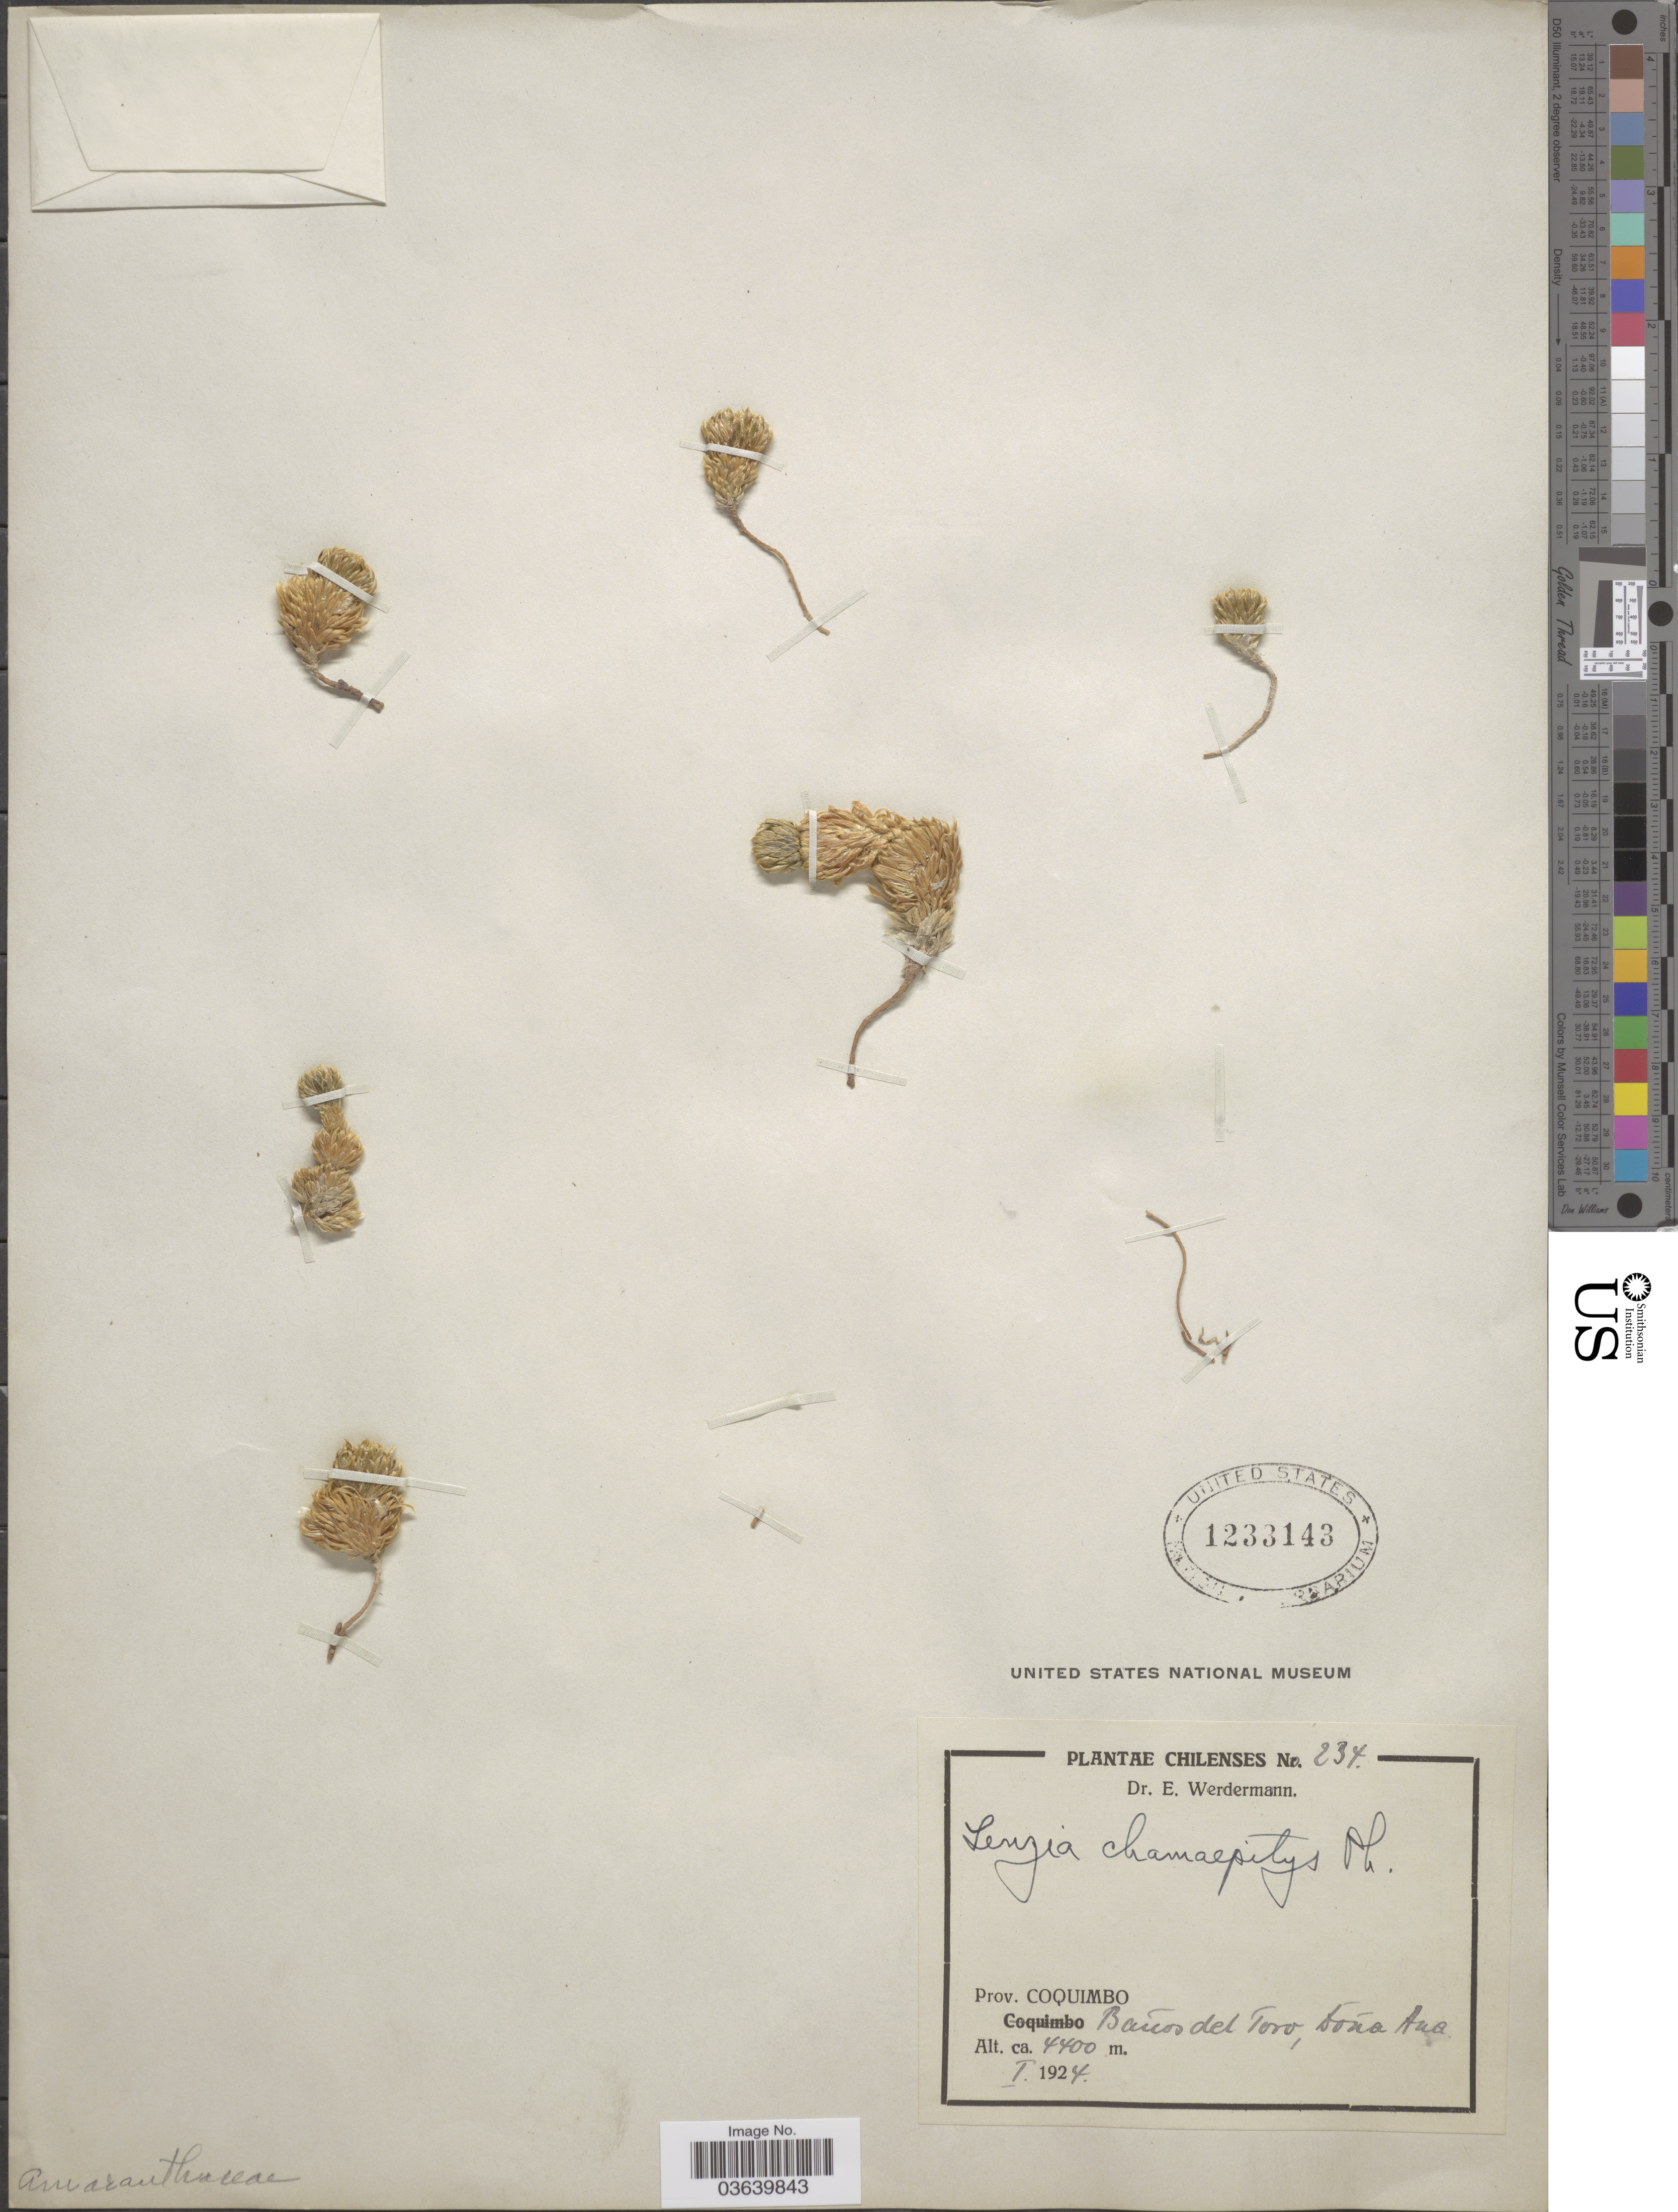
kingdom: Plantae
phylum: Tracheophyta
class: Magnoliopsida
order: Caryophyllales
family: Montiaceae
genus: Lenzia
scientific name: Lenzia chamaepitys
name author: Phil.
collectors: E. Werdermann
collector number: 234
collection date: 1924-01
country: Chile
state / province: Coquimbo (IV)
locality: Baños del Toro, Doña Ana.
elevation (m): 4400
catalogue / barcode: US 1233143